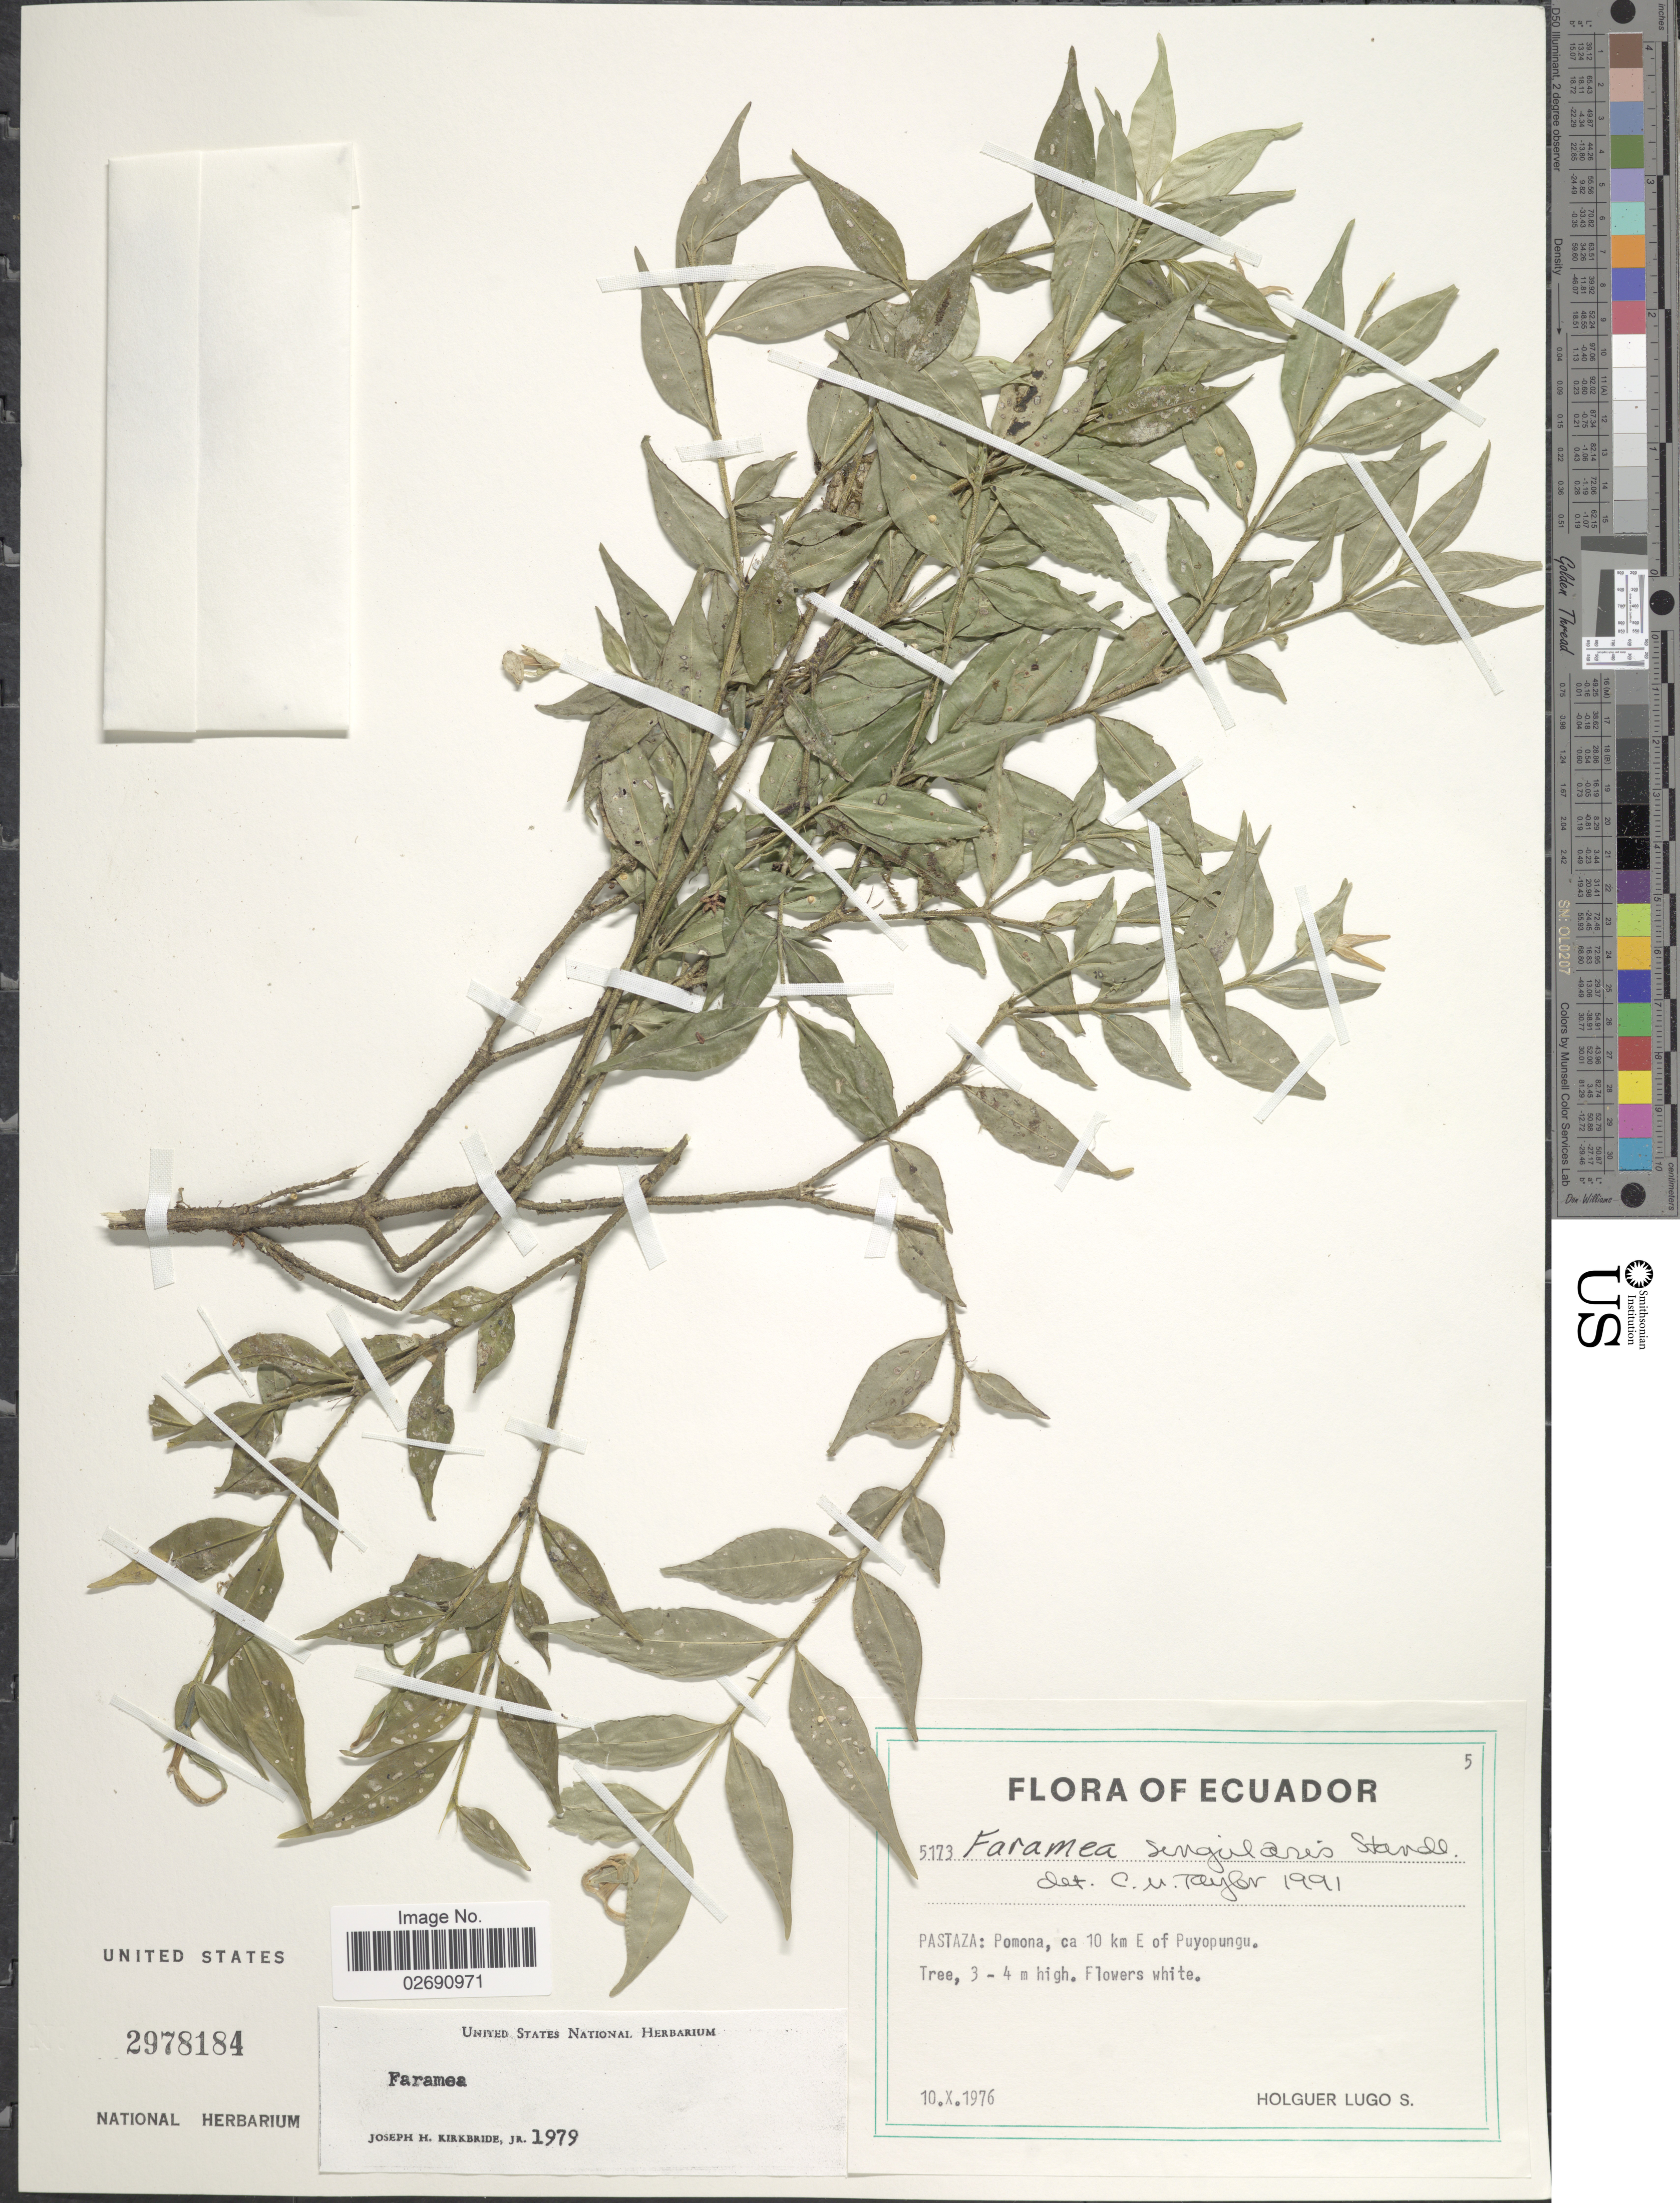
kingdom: Plantae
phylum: Tracheophyta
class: Magnoliopsida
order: Gentianales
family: Rubiaceae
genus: Faramea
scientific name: Faramea singularis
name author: Standl.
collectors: H. Lugo S.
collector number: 5173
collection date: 1976-10-10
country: Ecuador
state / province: Pastaza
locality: Pomona, ca 10 km E of Puyopungu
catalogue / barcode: US 2978184